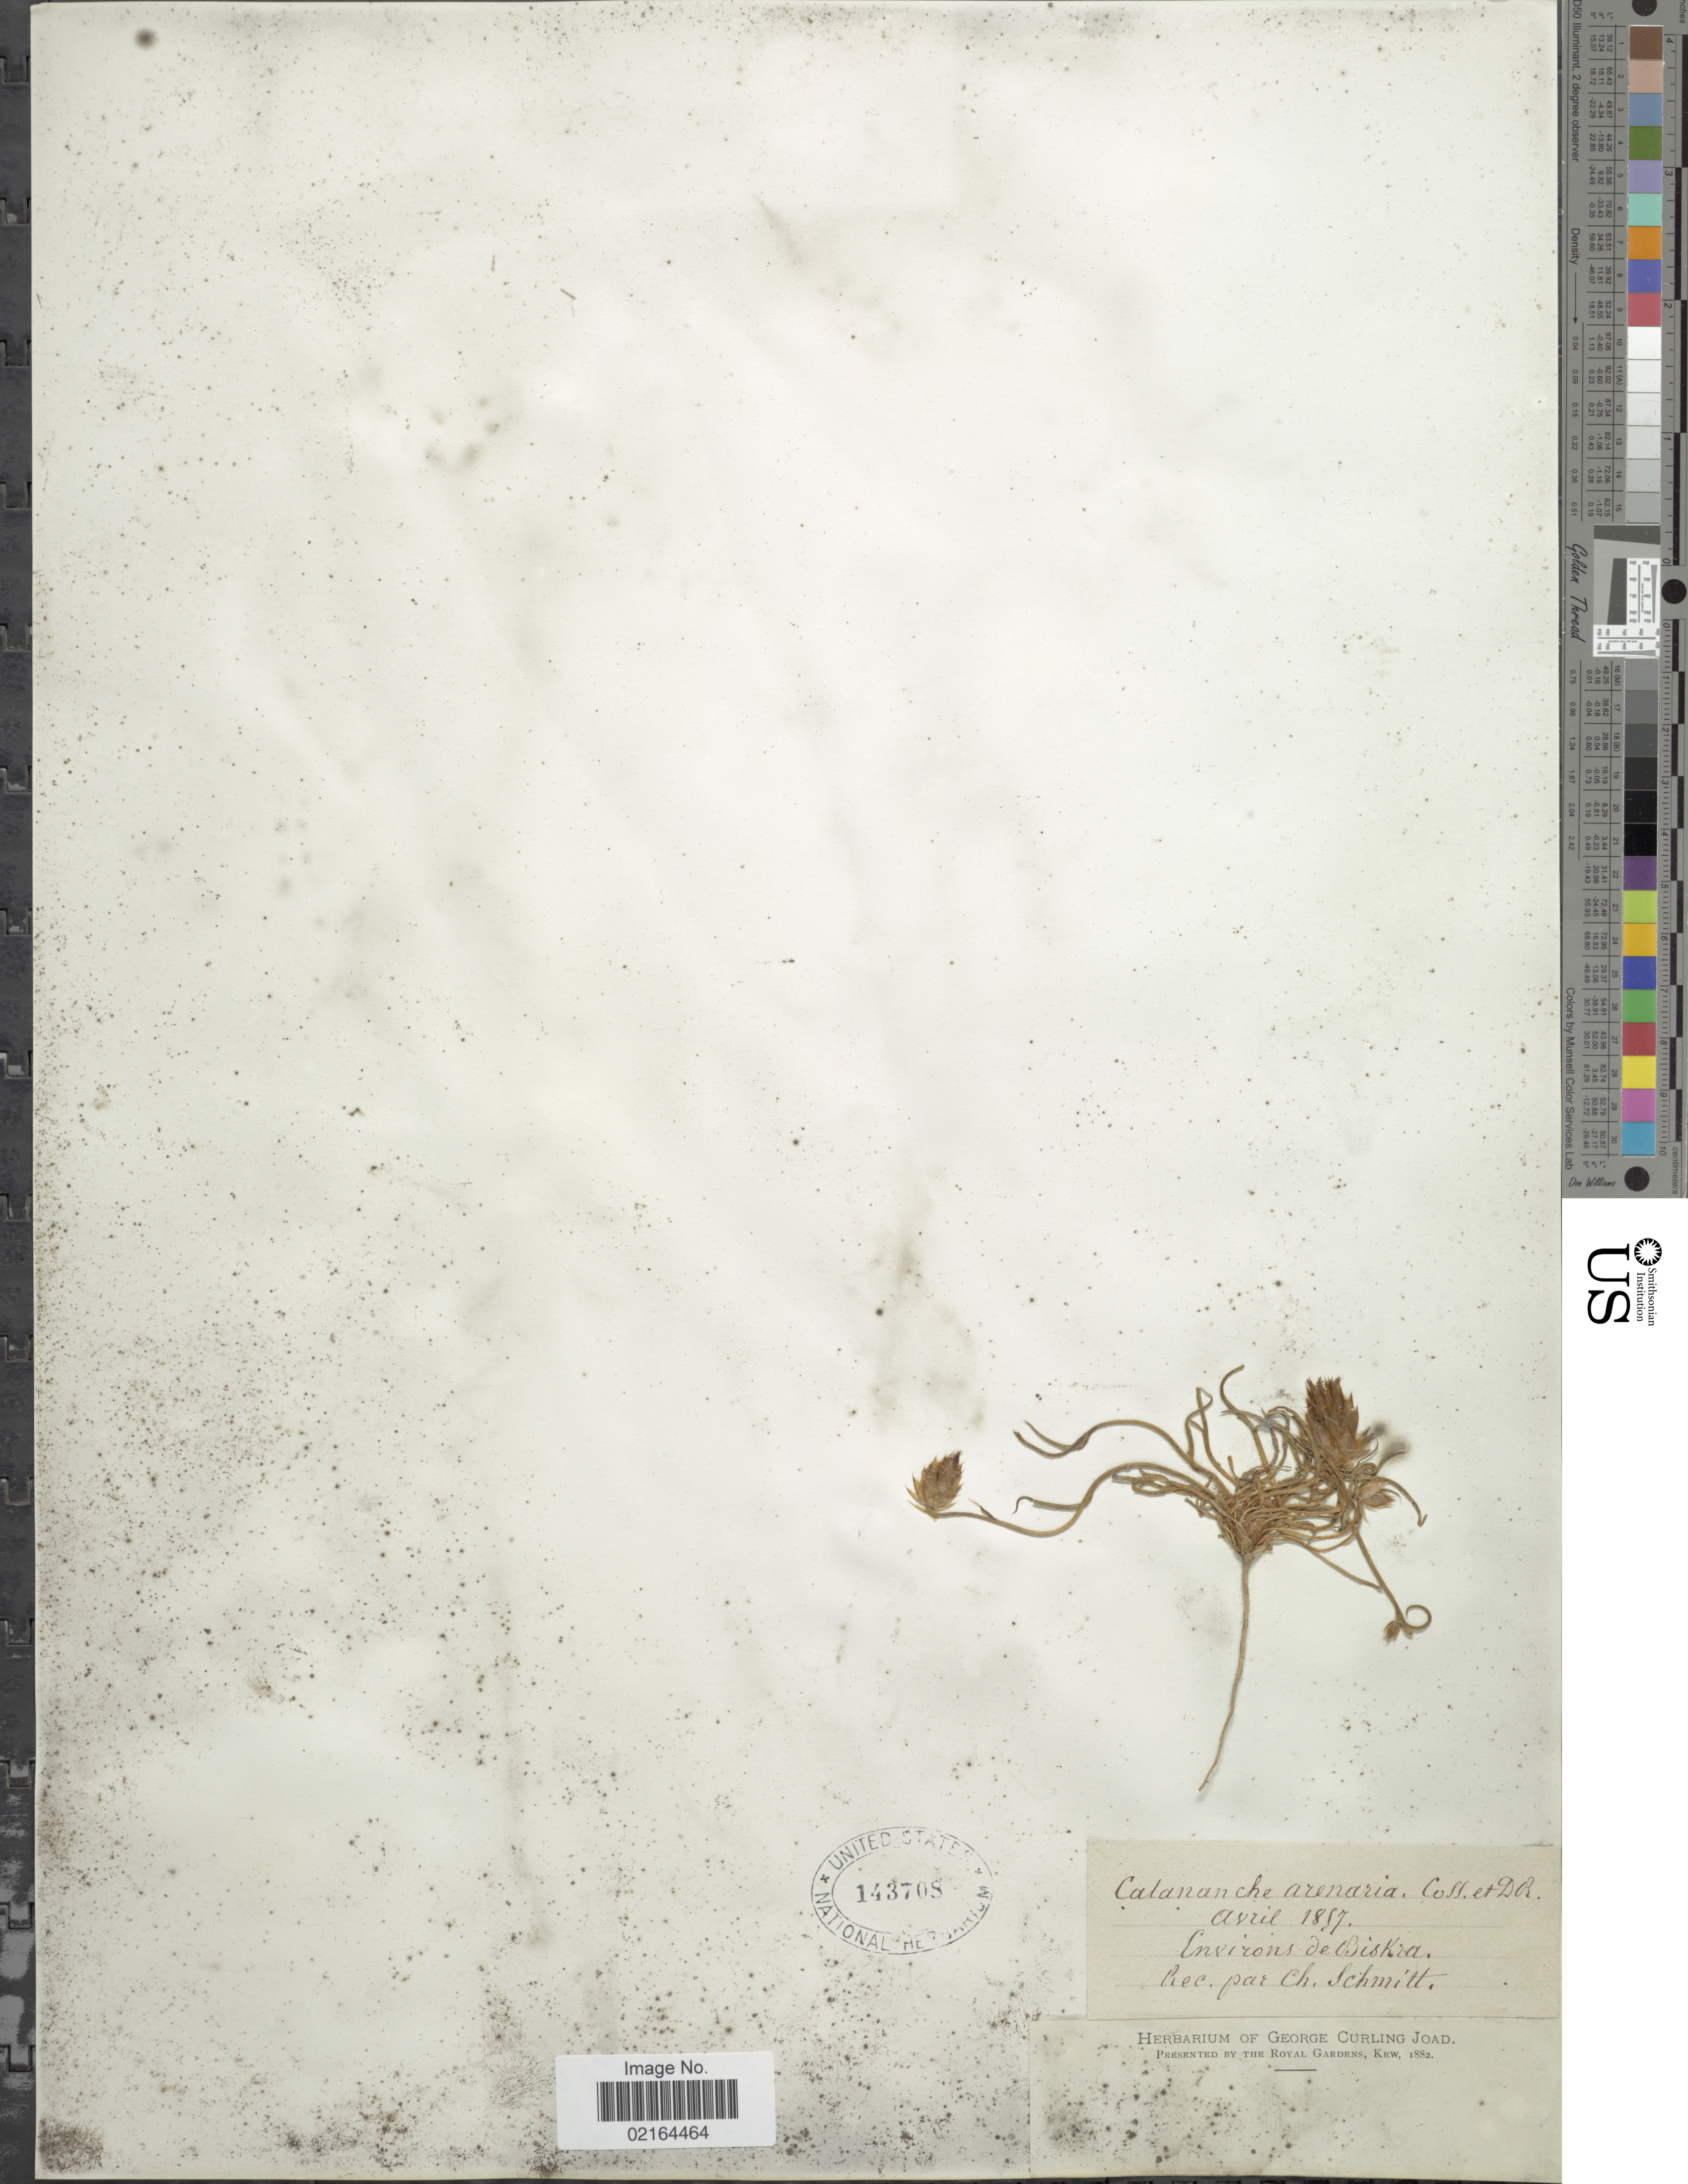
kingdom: Plantae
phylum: Tracheophyta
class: Magnoliopsida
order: Asterales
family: Asteraceae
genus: Catananche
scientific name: Catananche arenaria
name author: Coss. & Durieu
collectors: C. Schmitt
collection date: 1897-04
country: Algeria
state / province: Biskra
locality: Environs de Biskra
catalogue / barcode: US 143708